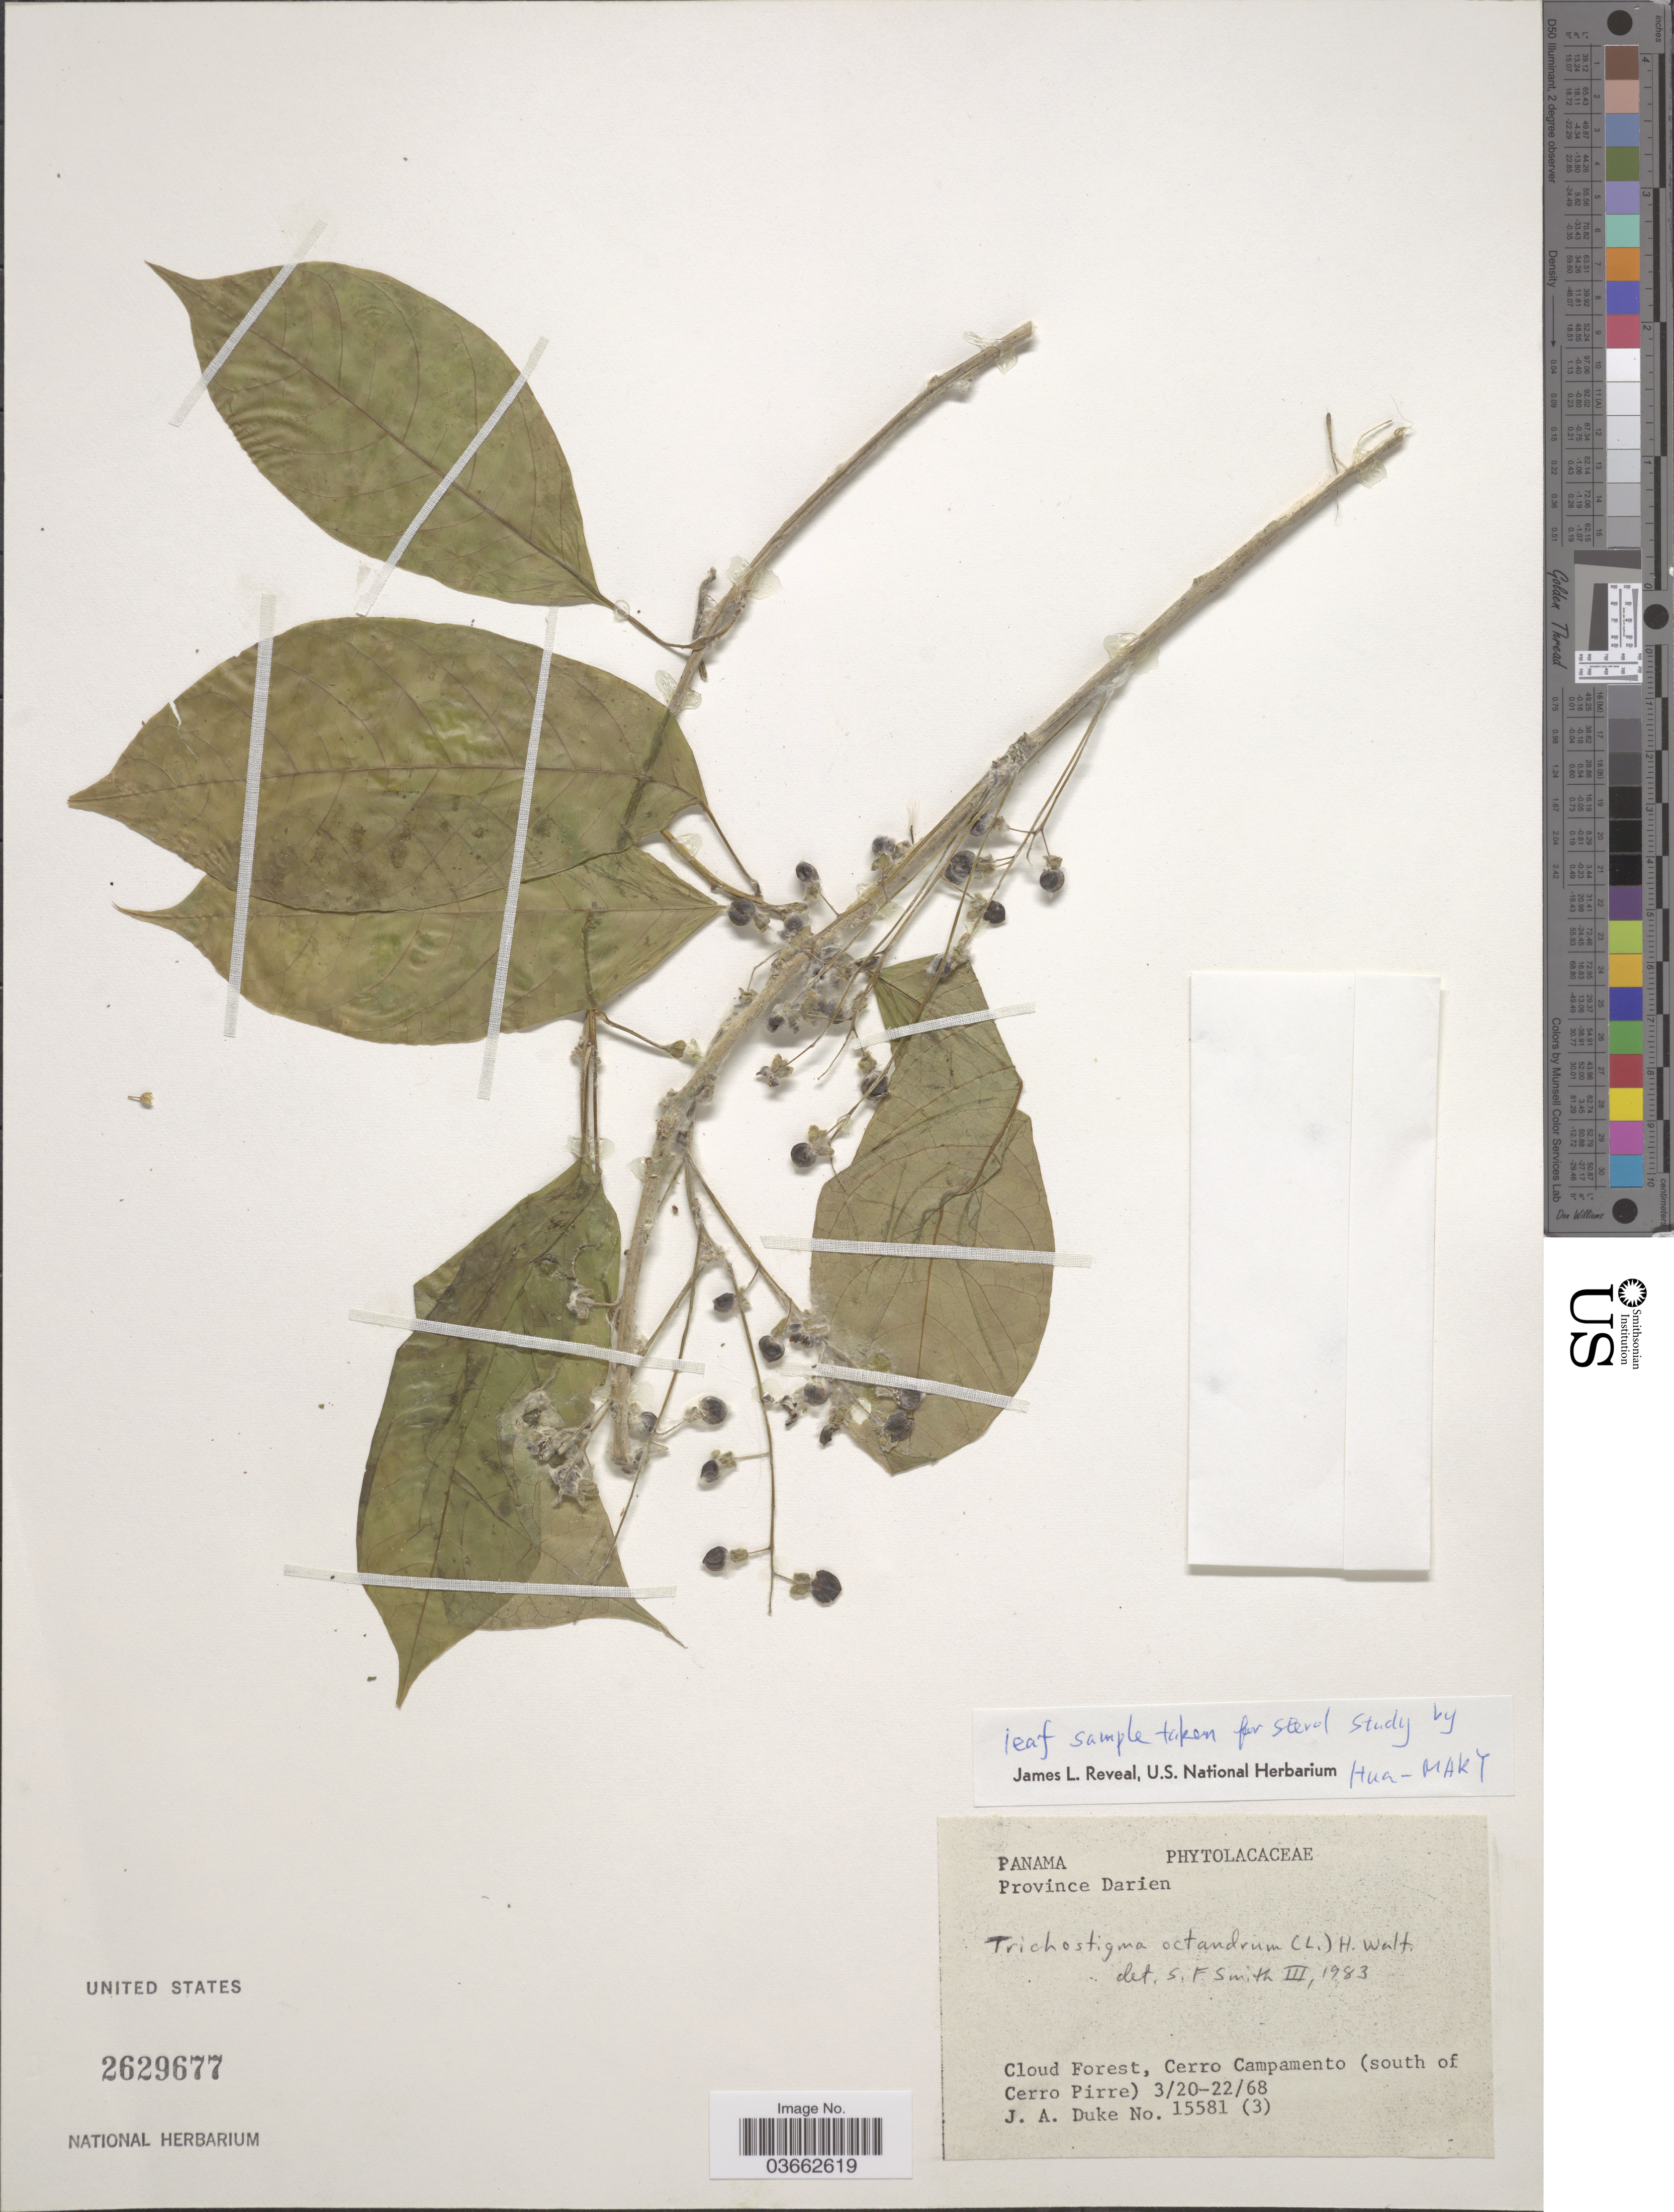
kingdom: Plantae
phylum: Tracheophyta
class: Magnoliopsida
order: Caryophyllales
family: Phytolaccaceae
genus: Trichostigma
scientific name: Trichostigma octandrum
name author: (L.) H. Walter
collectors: A. Duke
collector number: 15581(3)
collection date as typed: Transcribed d/m/y: 20/3/68 to 22/3/68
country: Panama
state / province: Darién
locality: Cerro Campamento (south of Cerro Pirre).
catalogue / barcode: US 2629677